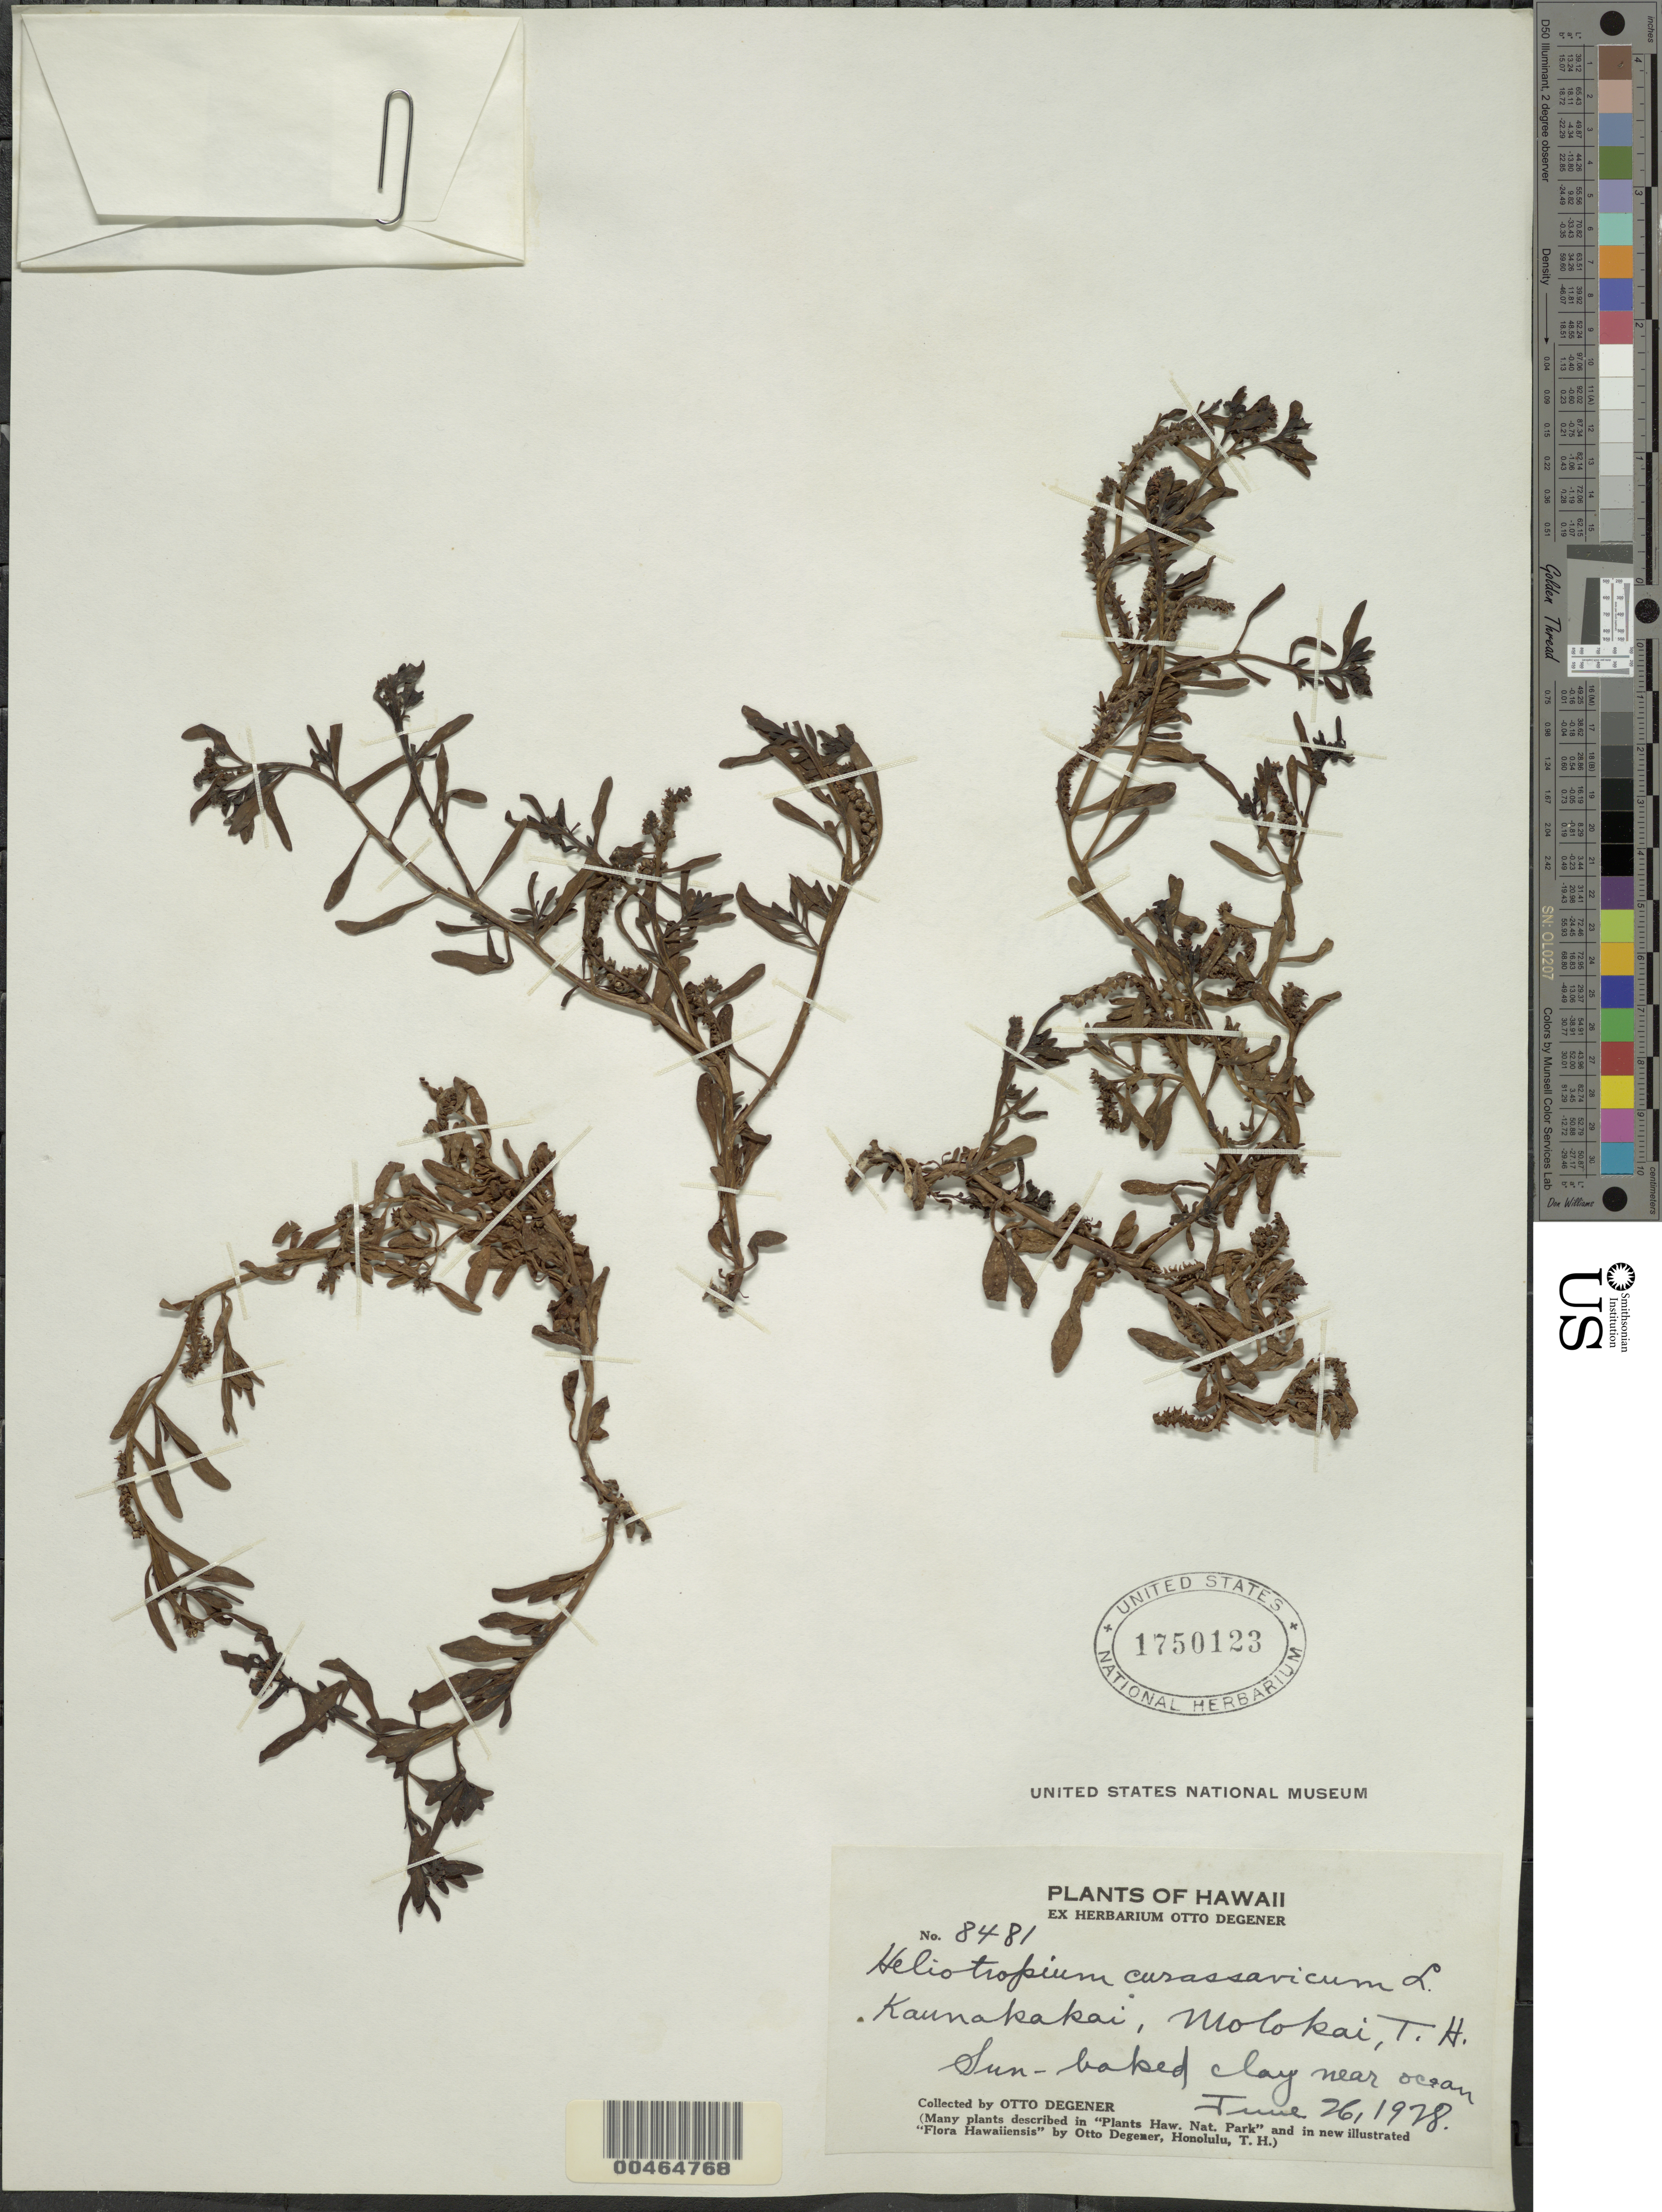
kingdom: Plantae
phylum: Tracheophyta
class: Magnoliopsida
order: Boraginales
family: Heliotropiaceae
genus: Heliotropium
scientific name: Heliotropium curassavicum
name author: L.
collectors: O. Degener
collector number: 8481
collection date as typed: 26 Jun 1928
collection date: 1928-06-26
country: United States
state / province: Hawaii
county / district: Maui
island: Moloka'i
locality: Kaunakakai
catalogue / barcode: US 1750123